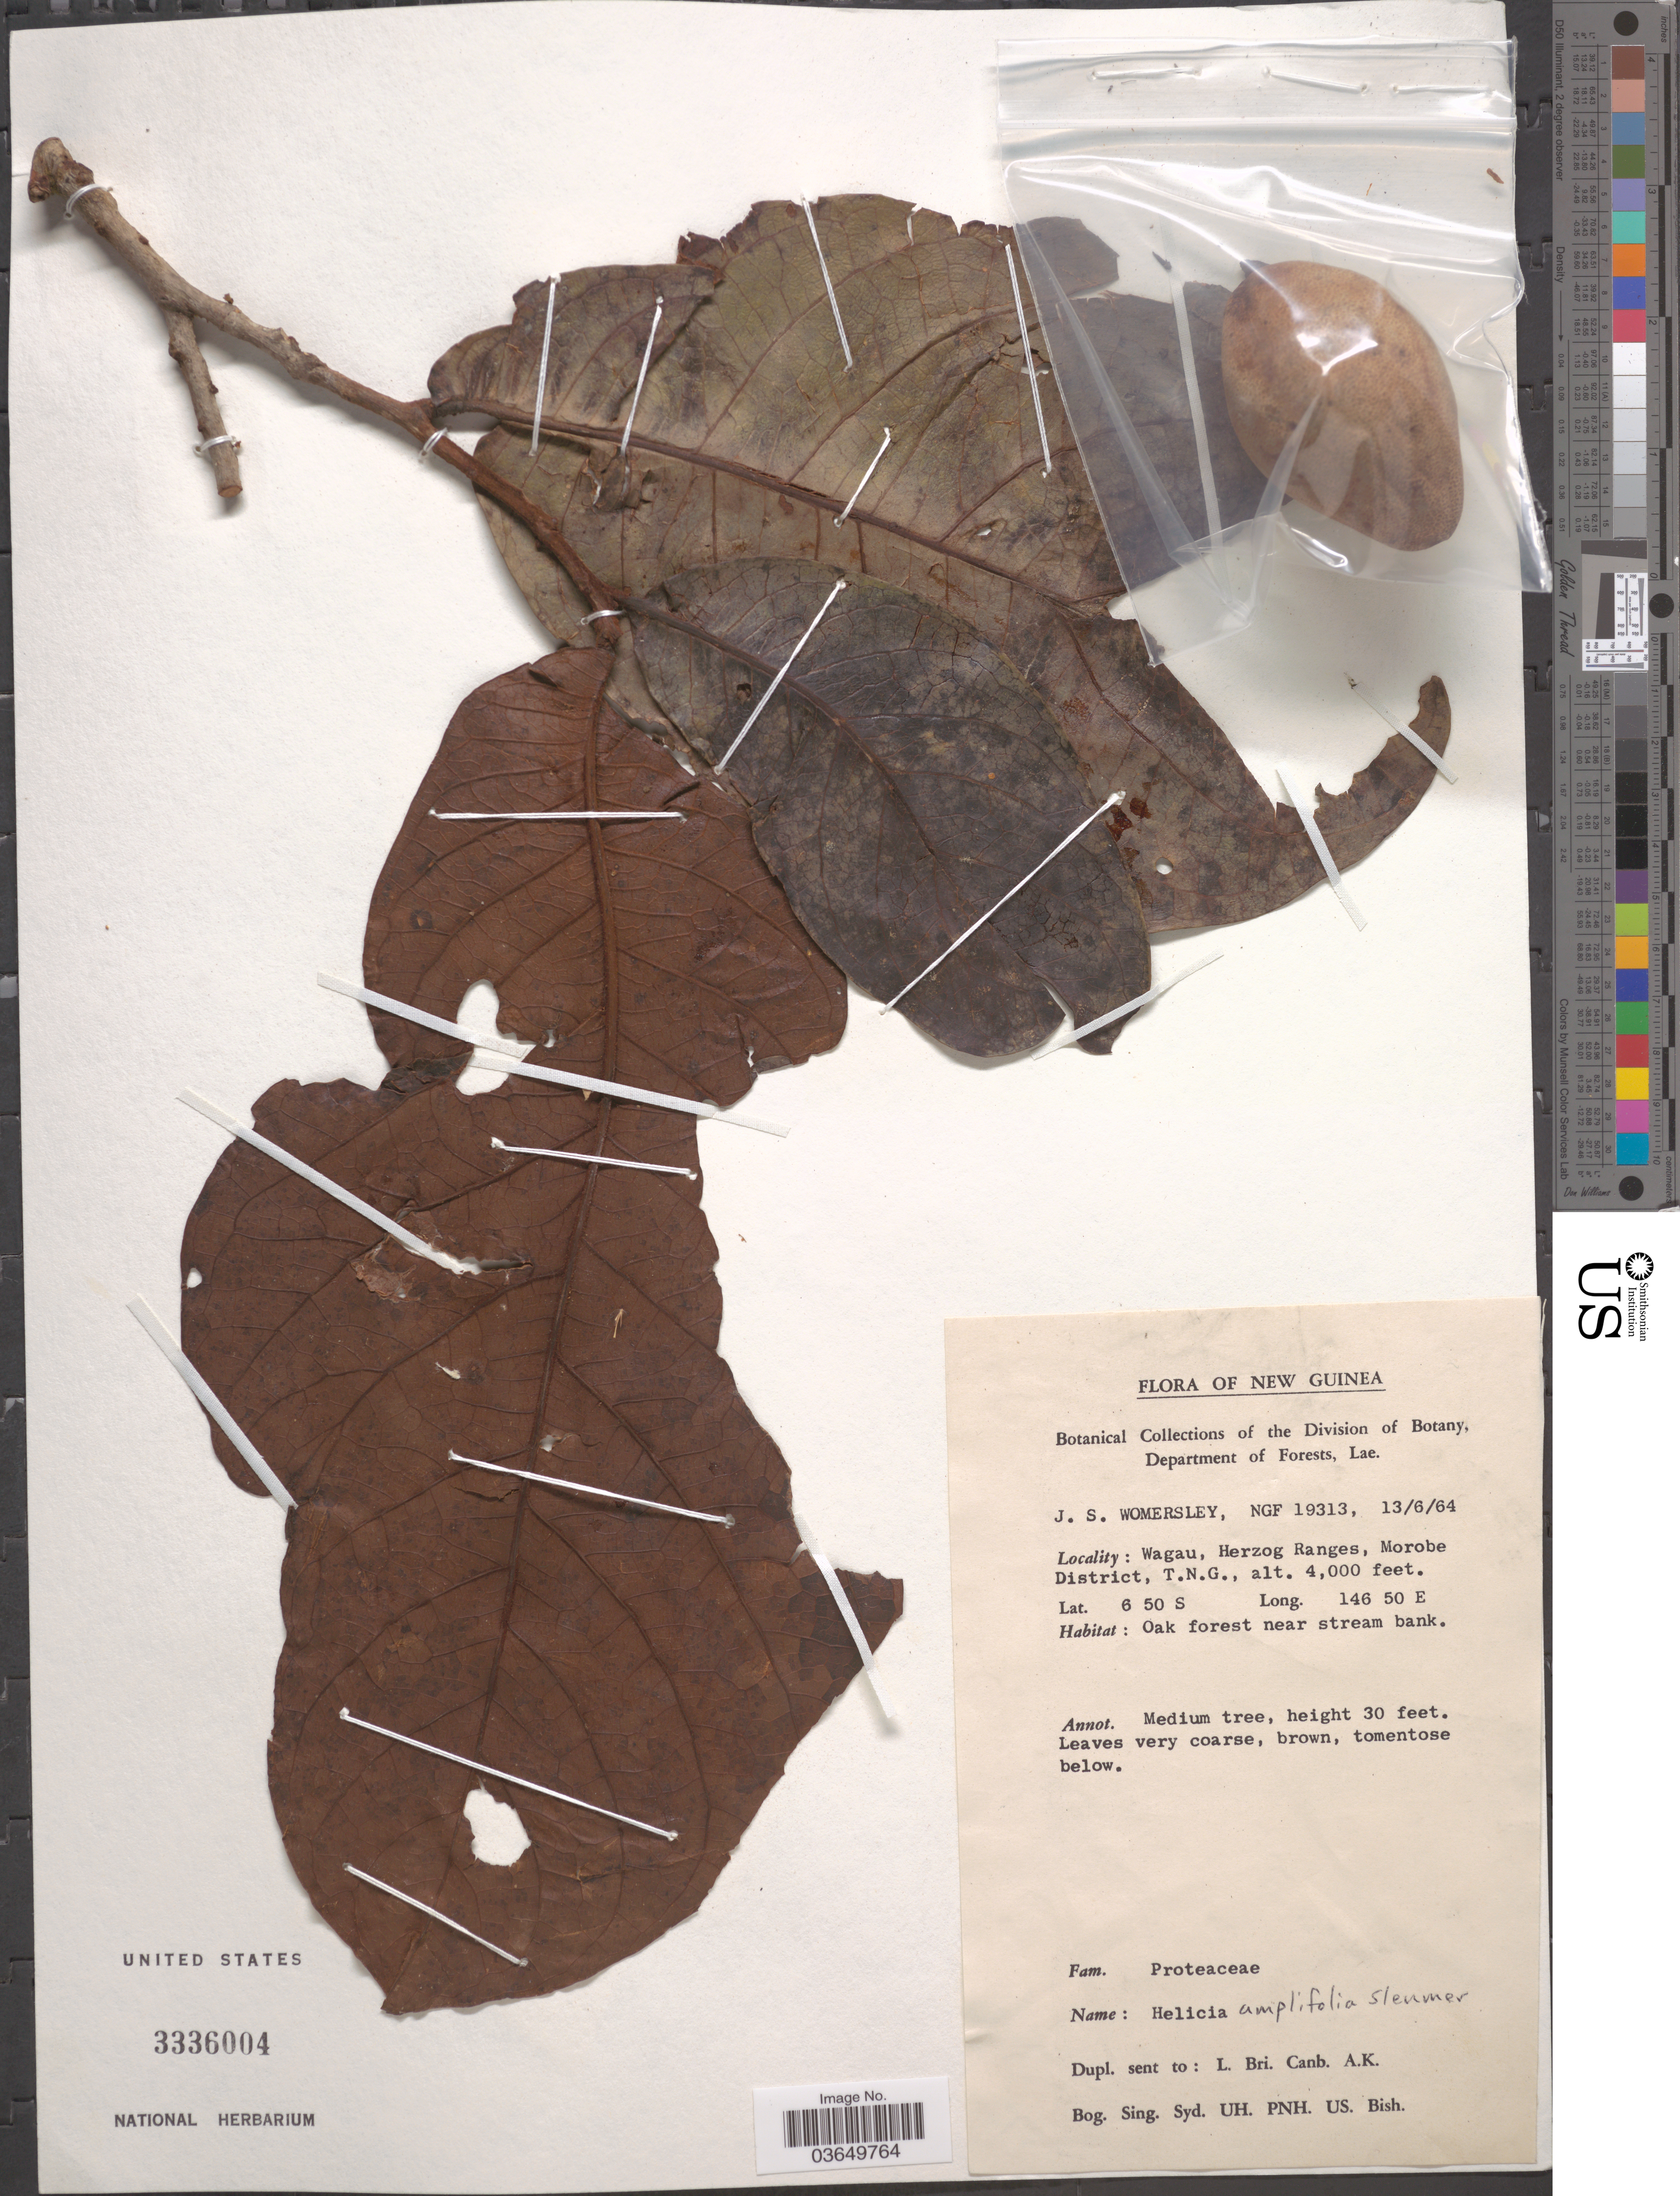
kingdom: Plantae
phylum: Tracheophyta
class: Magnoliopsida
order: Proteales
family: Proteaceae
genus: Helicia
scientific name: Helicia amplifolia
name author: Sleumer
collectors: J. S. Womersley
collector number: NGF 19313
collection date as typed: Transcribed d/m/y: 13/6/64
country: Papua New Guinea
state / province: Morobe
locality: New Guinea. Wagau, Herzog Ranges, Morobe District, T. N. G.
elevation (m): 1219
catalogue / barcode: US 3336004